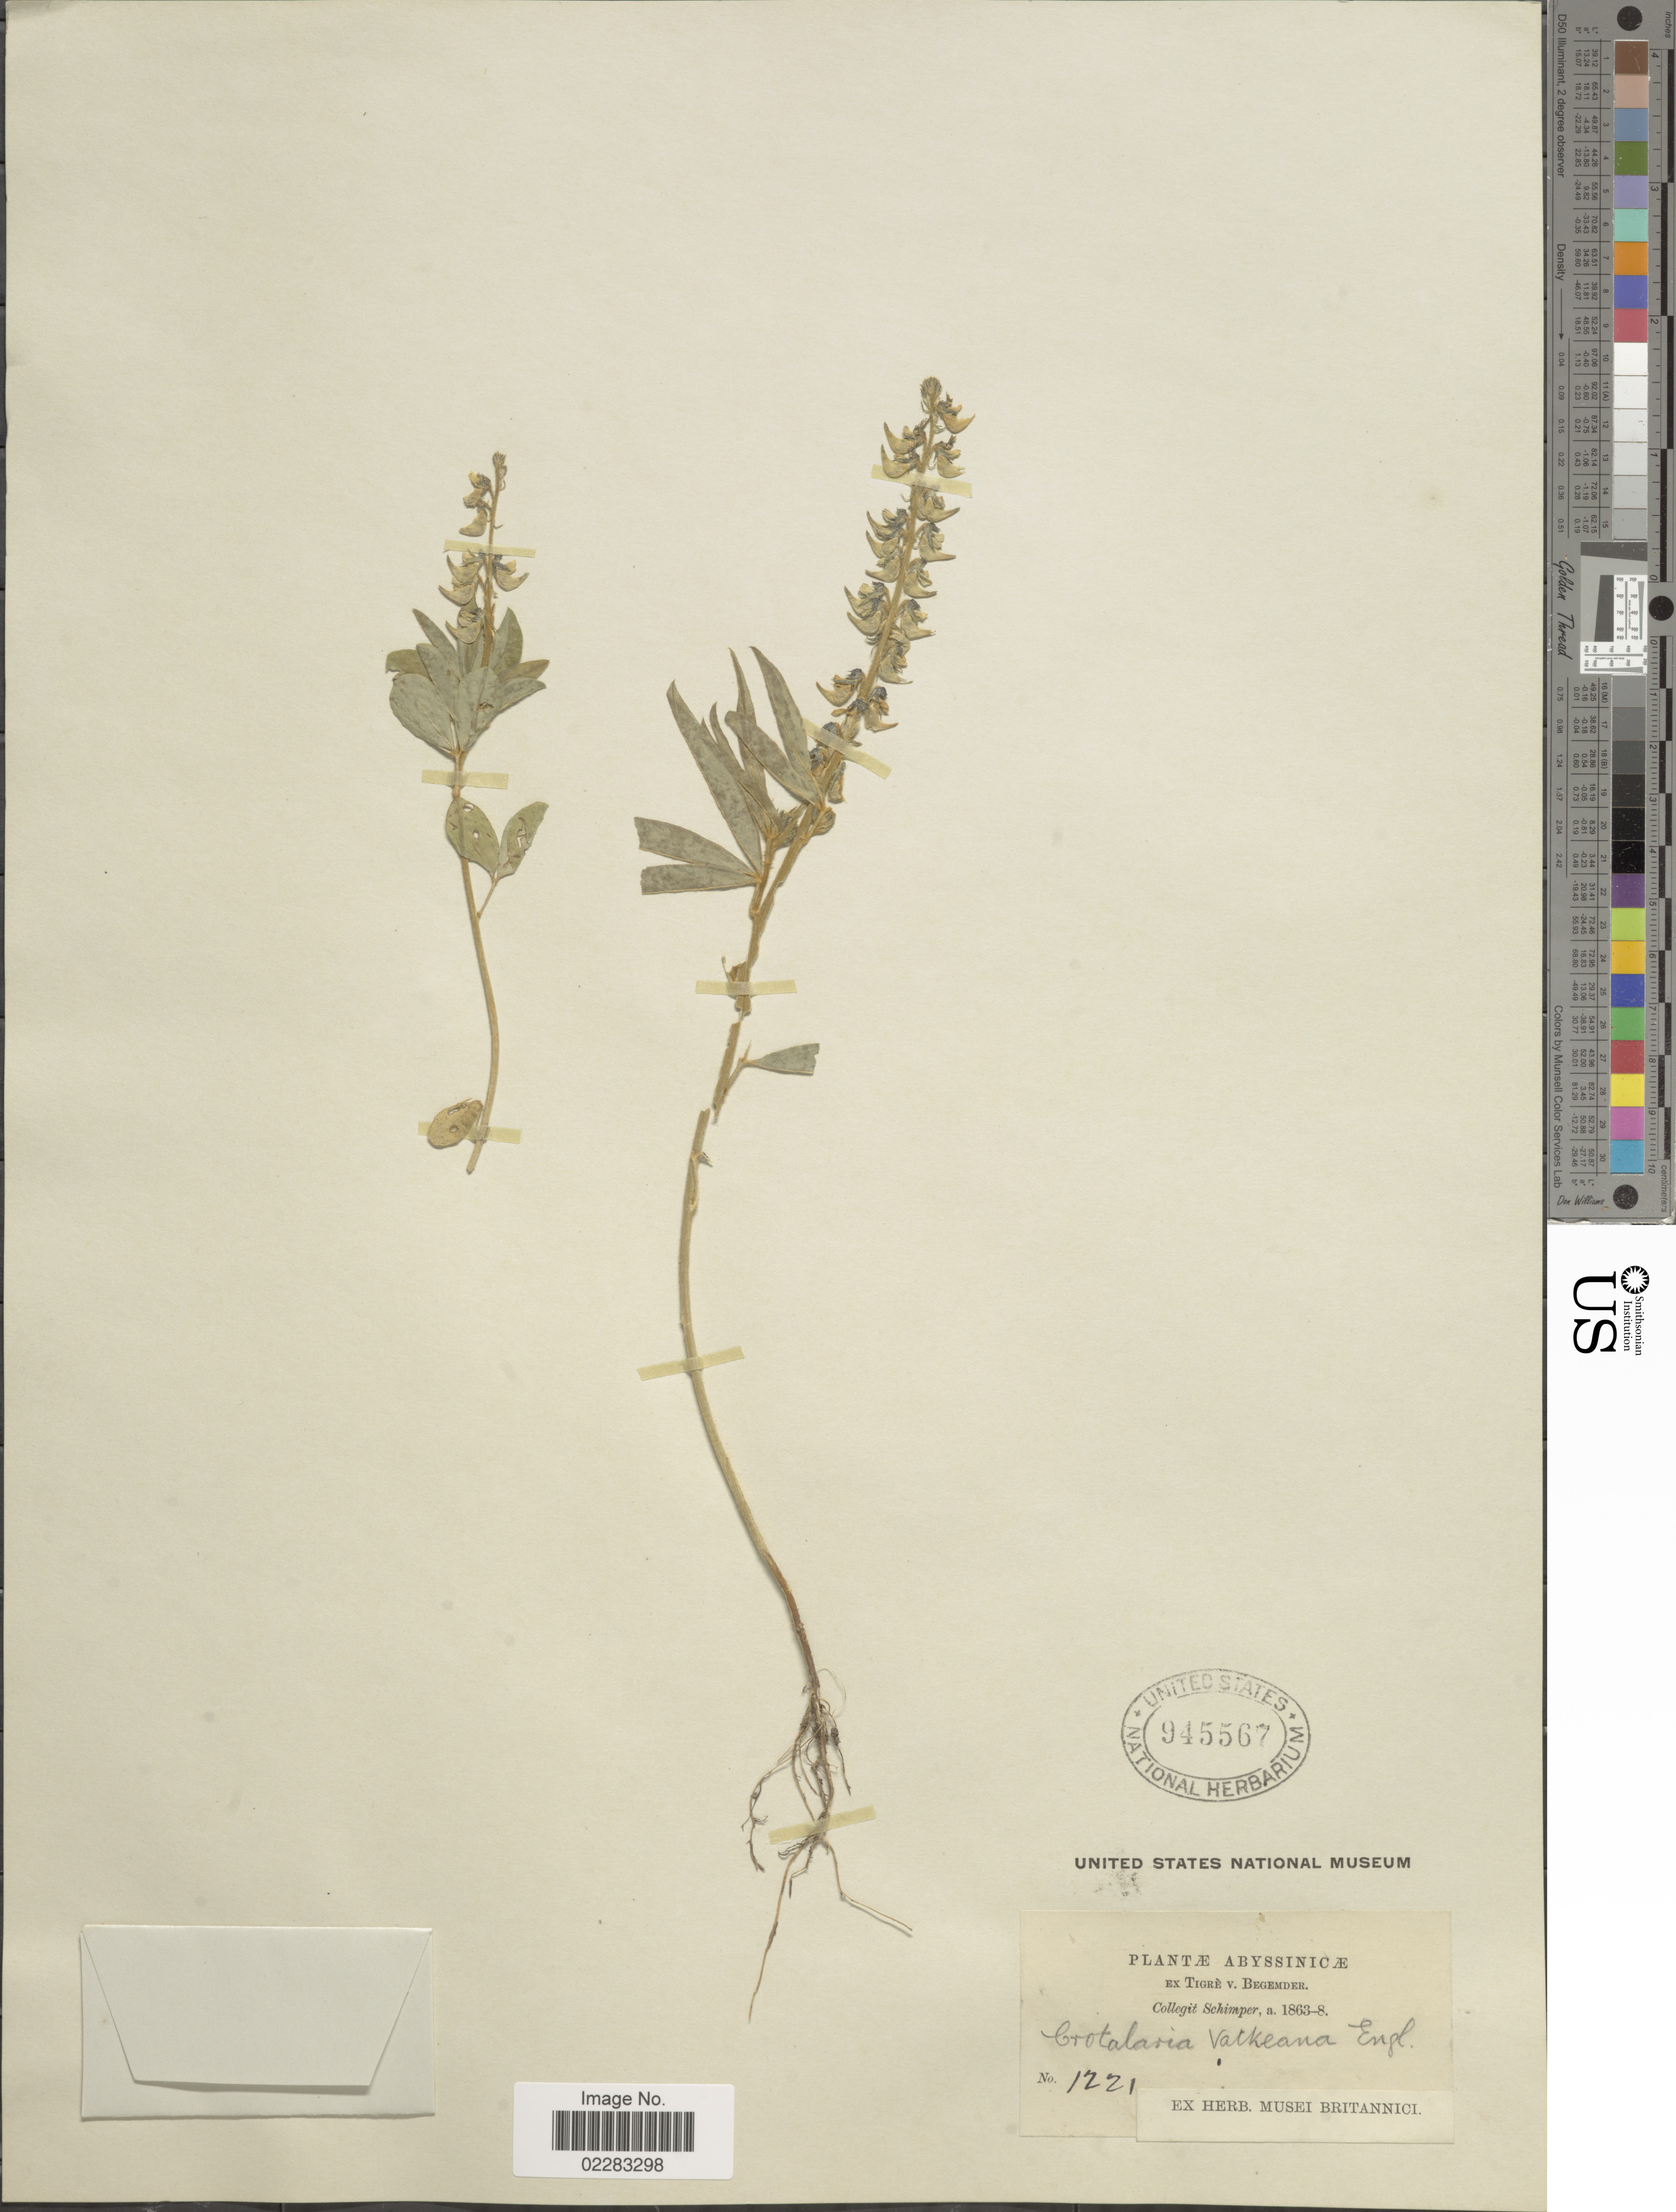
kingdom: Plantae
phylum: Tracheophyta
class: Magnoliopsida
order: Fabales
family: Fabaceae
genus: Crotalaria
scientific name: Crotalaria vatkeana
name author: Engl.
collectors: -. Schimper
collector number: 1221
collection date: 1863/1868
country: Eritrea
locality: Abyssinicæ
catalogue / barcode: US 945567